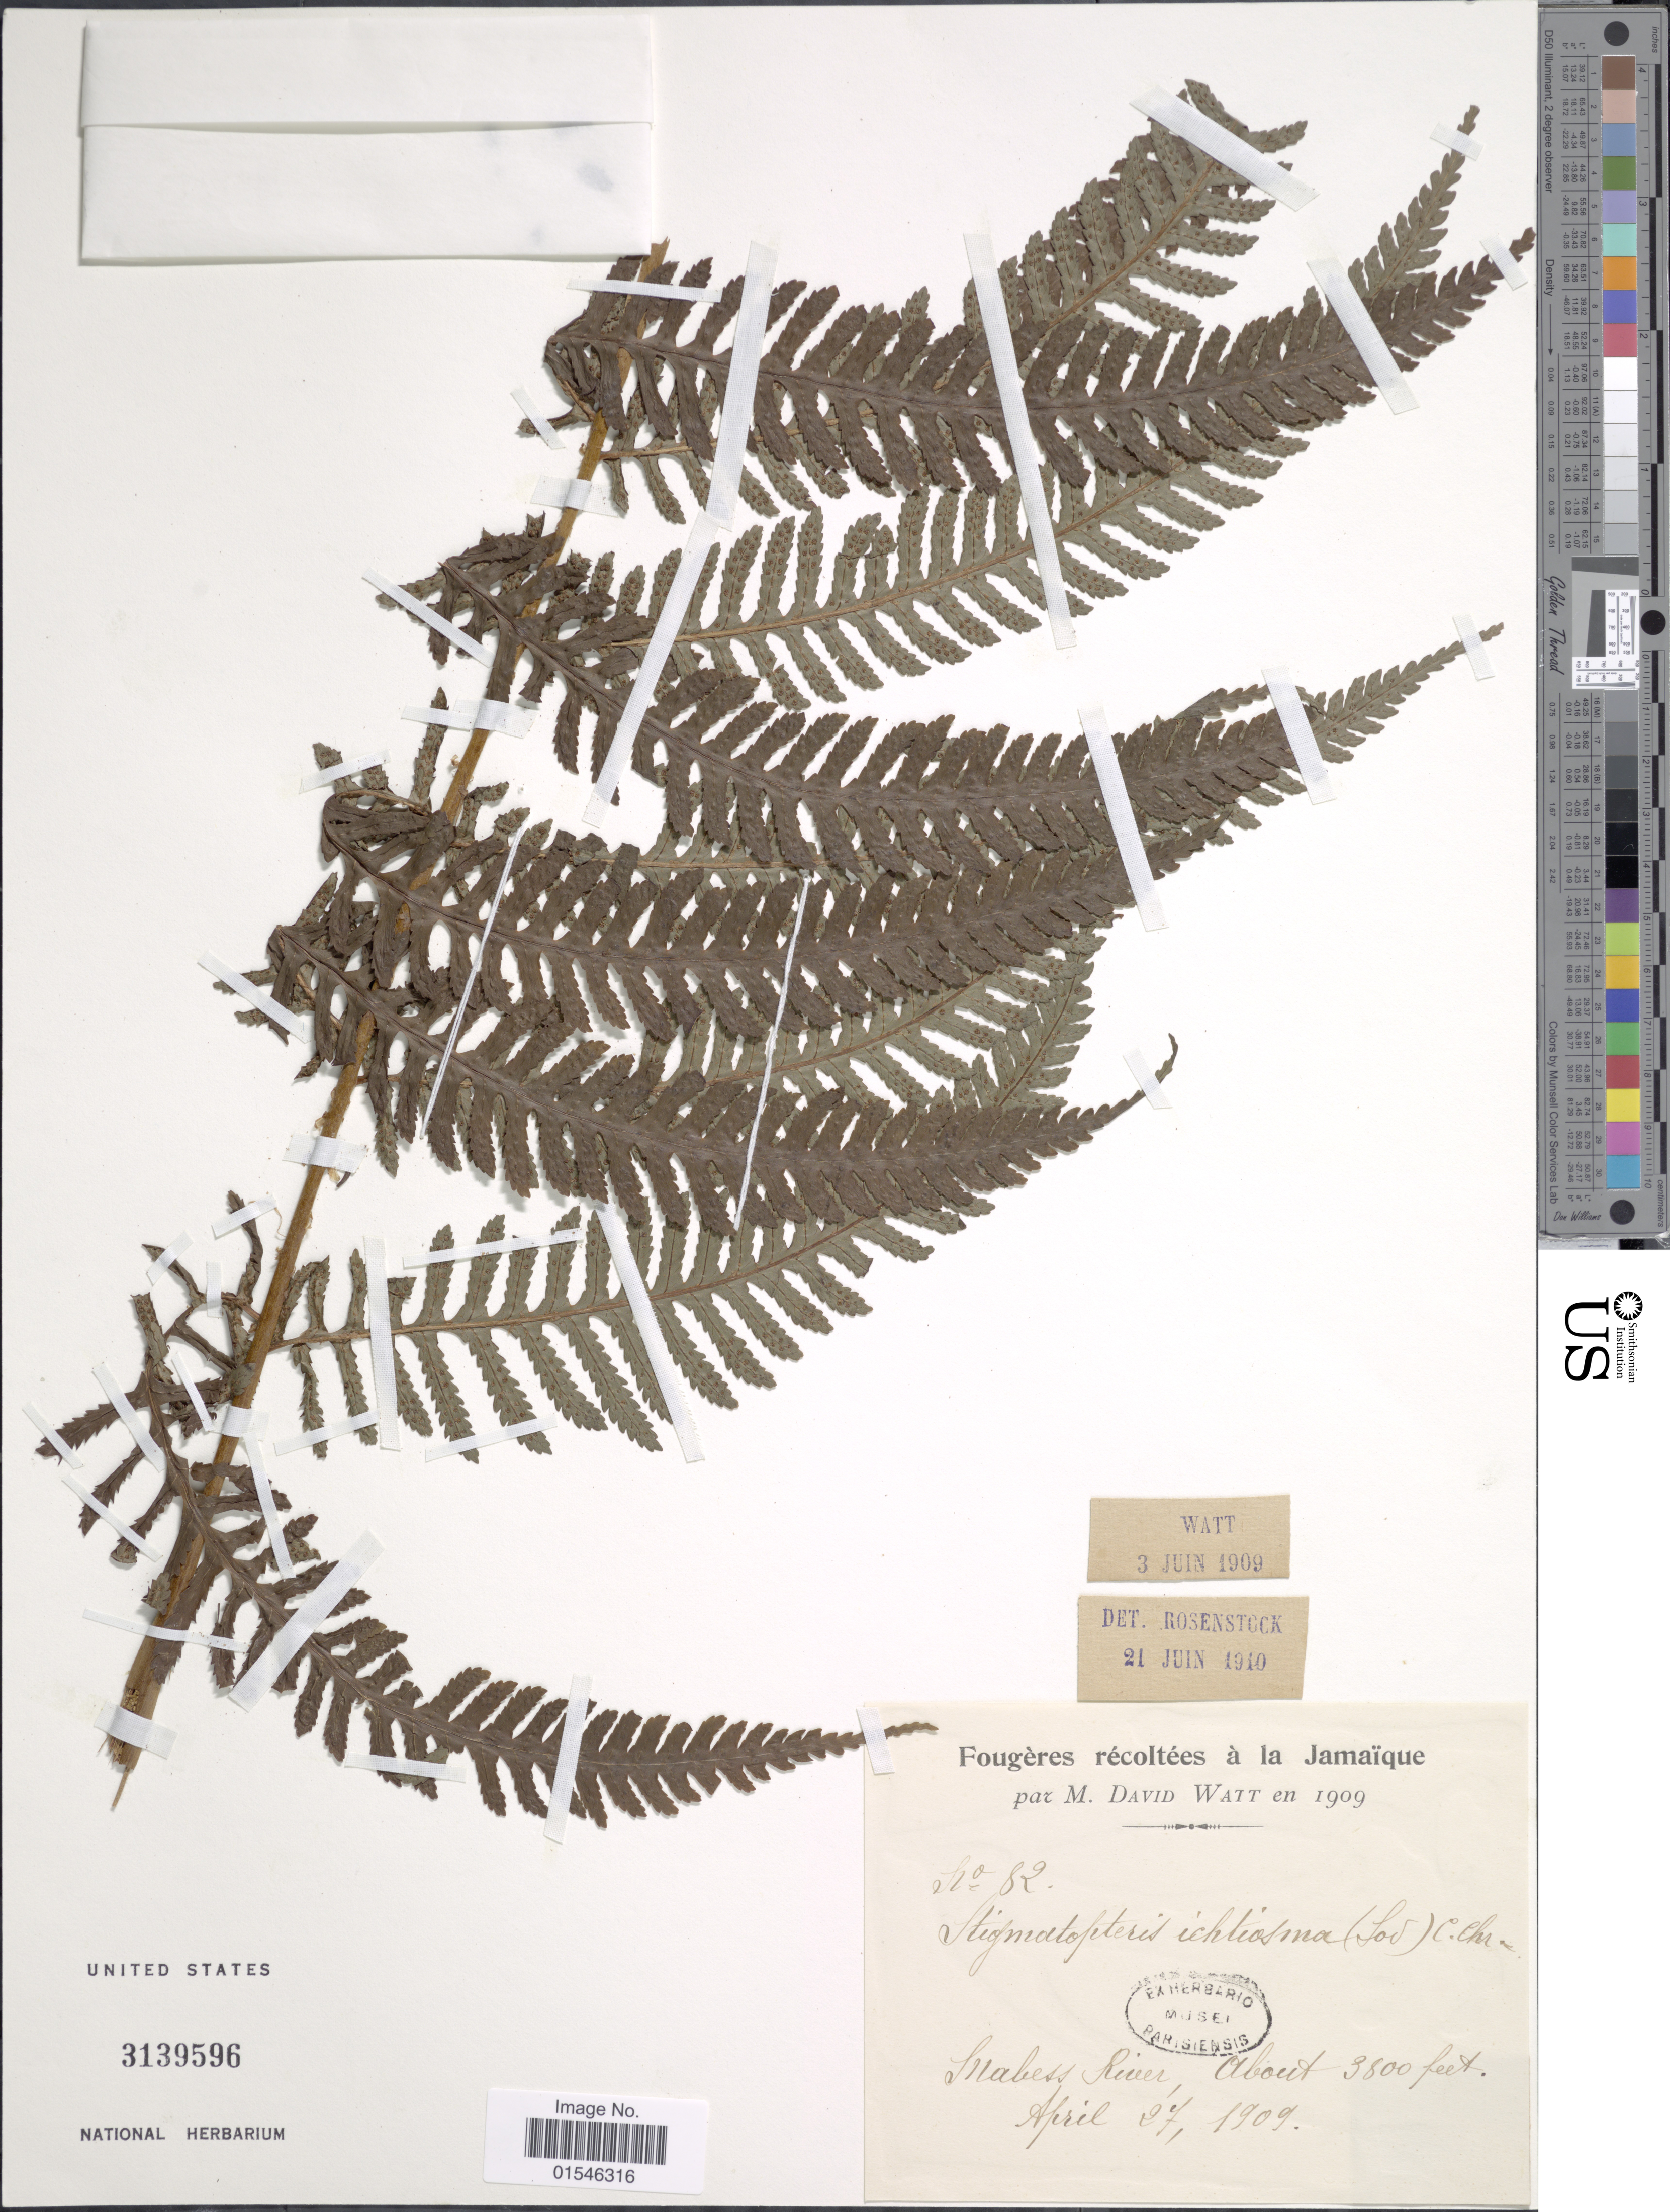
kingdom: Plantae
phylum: Tracheophyta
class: Polypodiopsida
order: Polypodiales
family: Dryopteridaceae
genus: Stigmatopteris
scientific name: Stigmatopteris sp.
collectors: M. Watt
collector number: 82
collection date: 1909-04-27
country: Jamaica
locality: Mabess River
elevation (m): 1158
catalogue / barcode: US 3139596